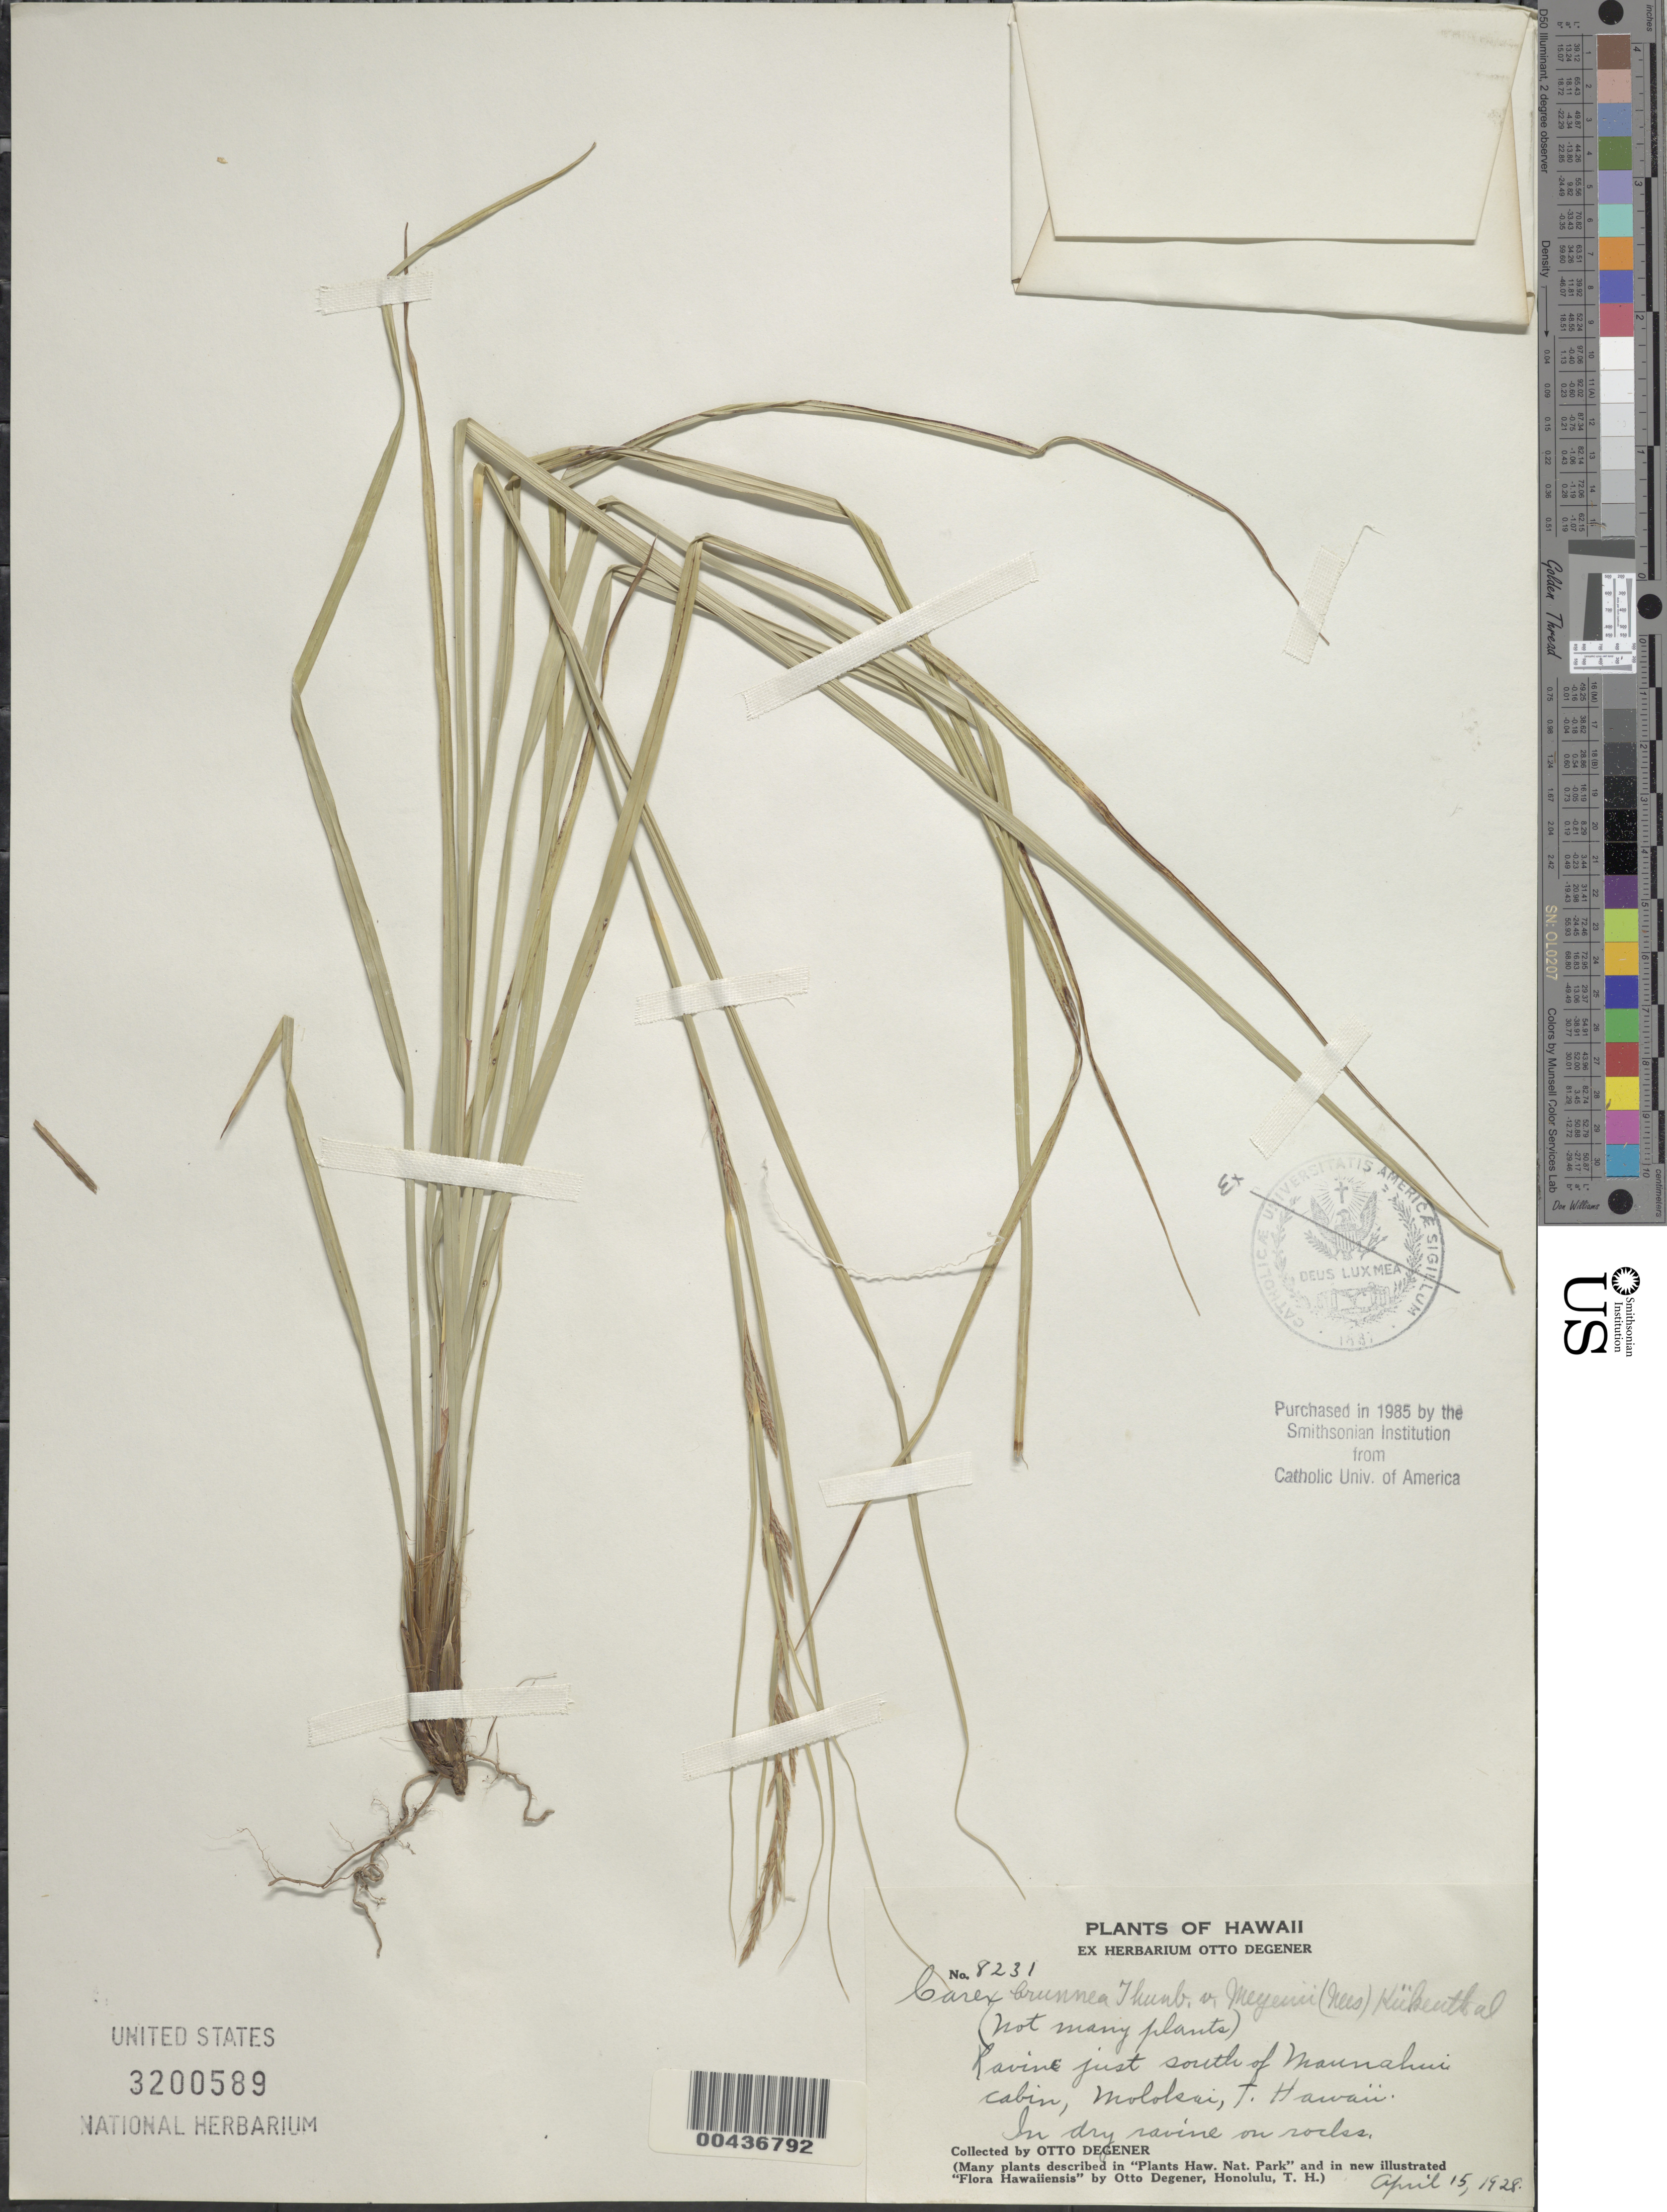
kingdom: Plantae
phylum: Tracheophyta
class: Liliopsida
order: Poales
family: Cyperaceae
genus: Carex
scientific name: Carex meyenii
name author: Nees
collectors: O. Degener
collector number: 8231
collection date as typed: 15 Apr 1928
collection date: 1928-04-15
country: United States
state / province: Hawaii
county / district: Maui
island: Moloka'i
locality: Ravine just south of Maunahui cabin, Molokai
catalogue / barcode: US 3200589